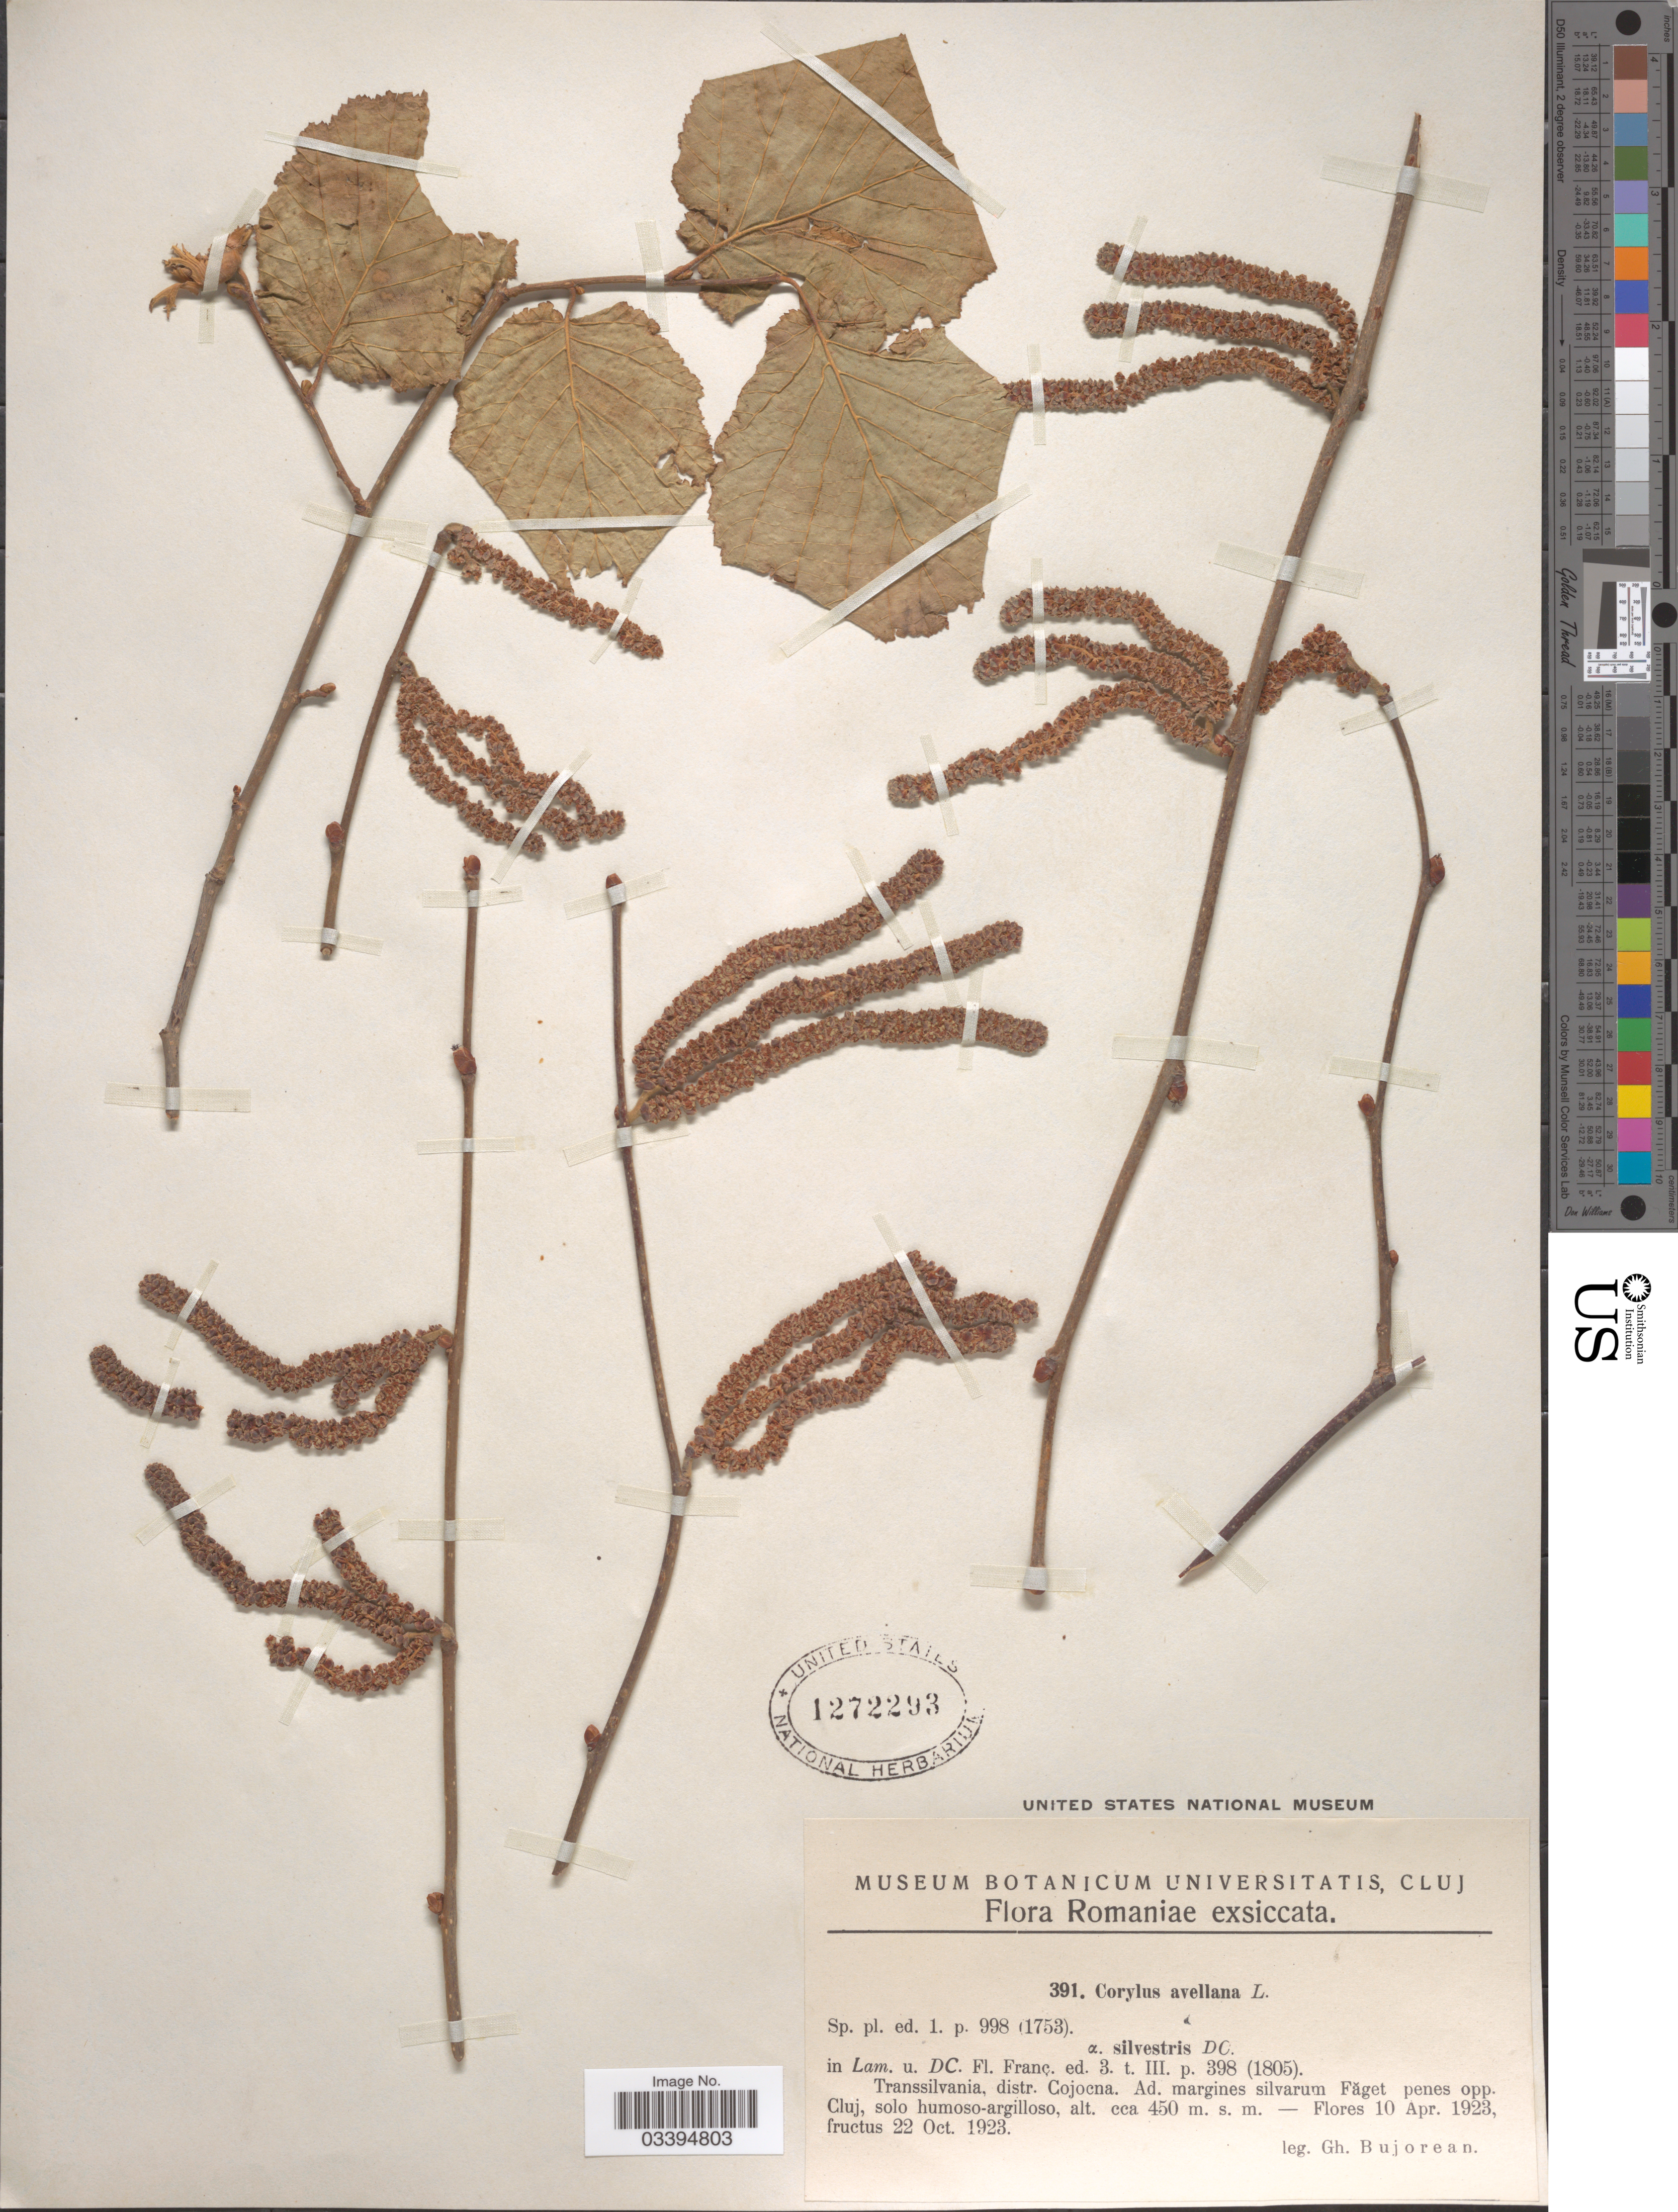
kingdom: Plantae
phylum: Tracheophyta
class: Magnoliopsida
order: Fagales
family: Betulaceae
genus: Corylus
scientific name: Corylus avellana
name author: L.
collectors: G. Bujorean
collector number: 391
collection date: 1923-04-10/1923-10-22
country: Romania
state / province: Cluj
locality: Transsilvania, distr. Cojocna. Ad. margines silvarum Faget penes opp. Cluj.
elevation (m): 450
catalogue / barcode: US 1272293